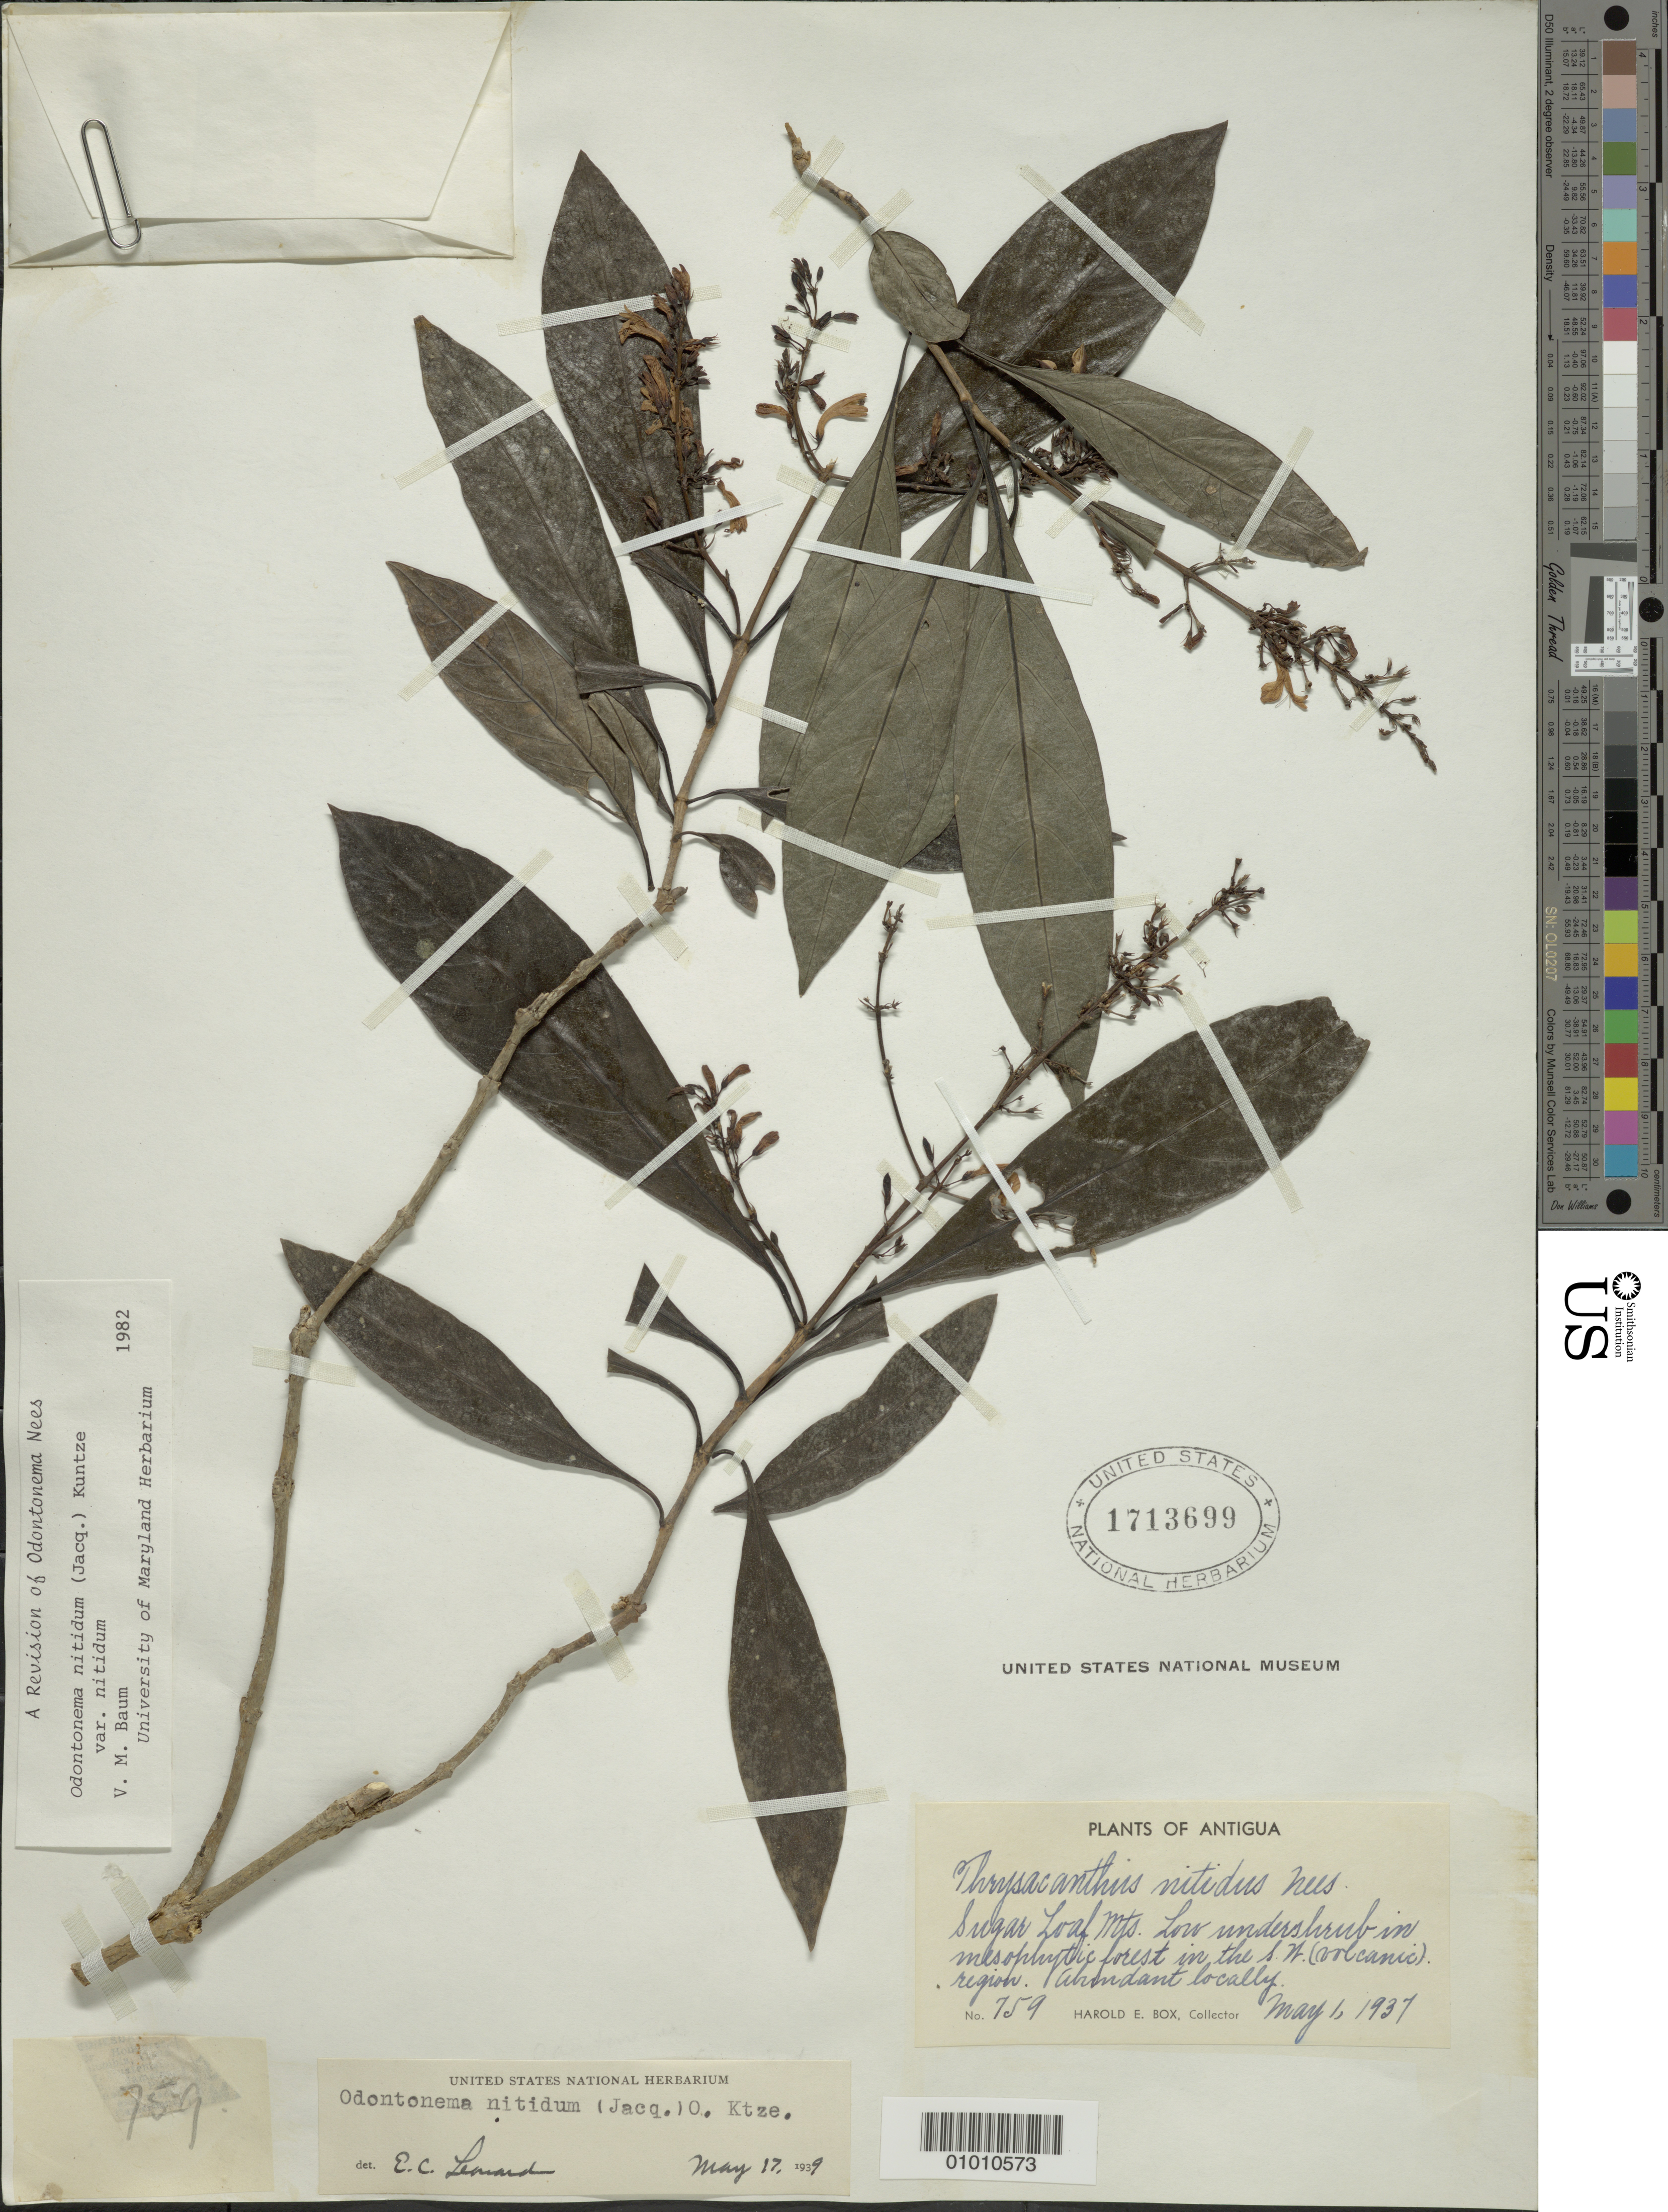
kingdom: Plantae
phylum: Tracheophyta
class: Magnoliopsida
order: Lamiales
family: Acanthaceae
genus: Odontonema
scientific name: Odontonema nitidum var. nitidum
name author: (Jacq.) Kuntze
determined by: Baum, V. M.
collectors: H. E. Box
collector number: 759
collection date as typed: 01 May 1937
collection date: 1937-05-01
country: Antigua and Barbuda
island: Antigua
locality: Sugar Loaf Mtn., SW (volcanic) region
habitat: Mesophytic forest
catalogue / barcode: US 1713699